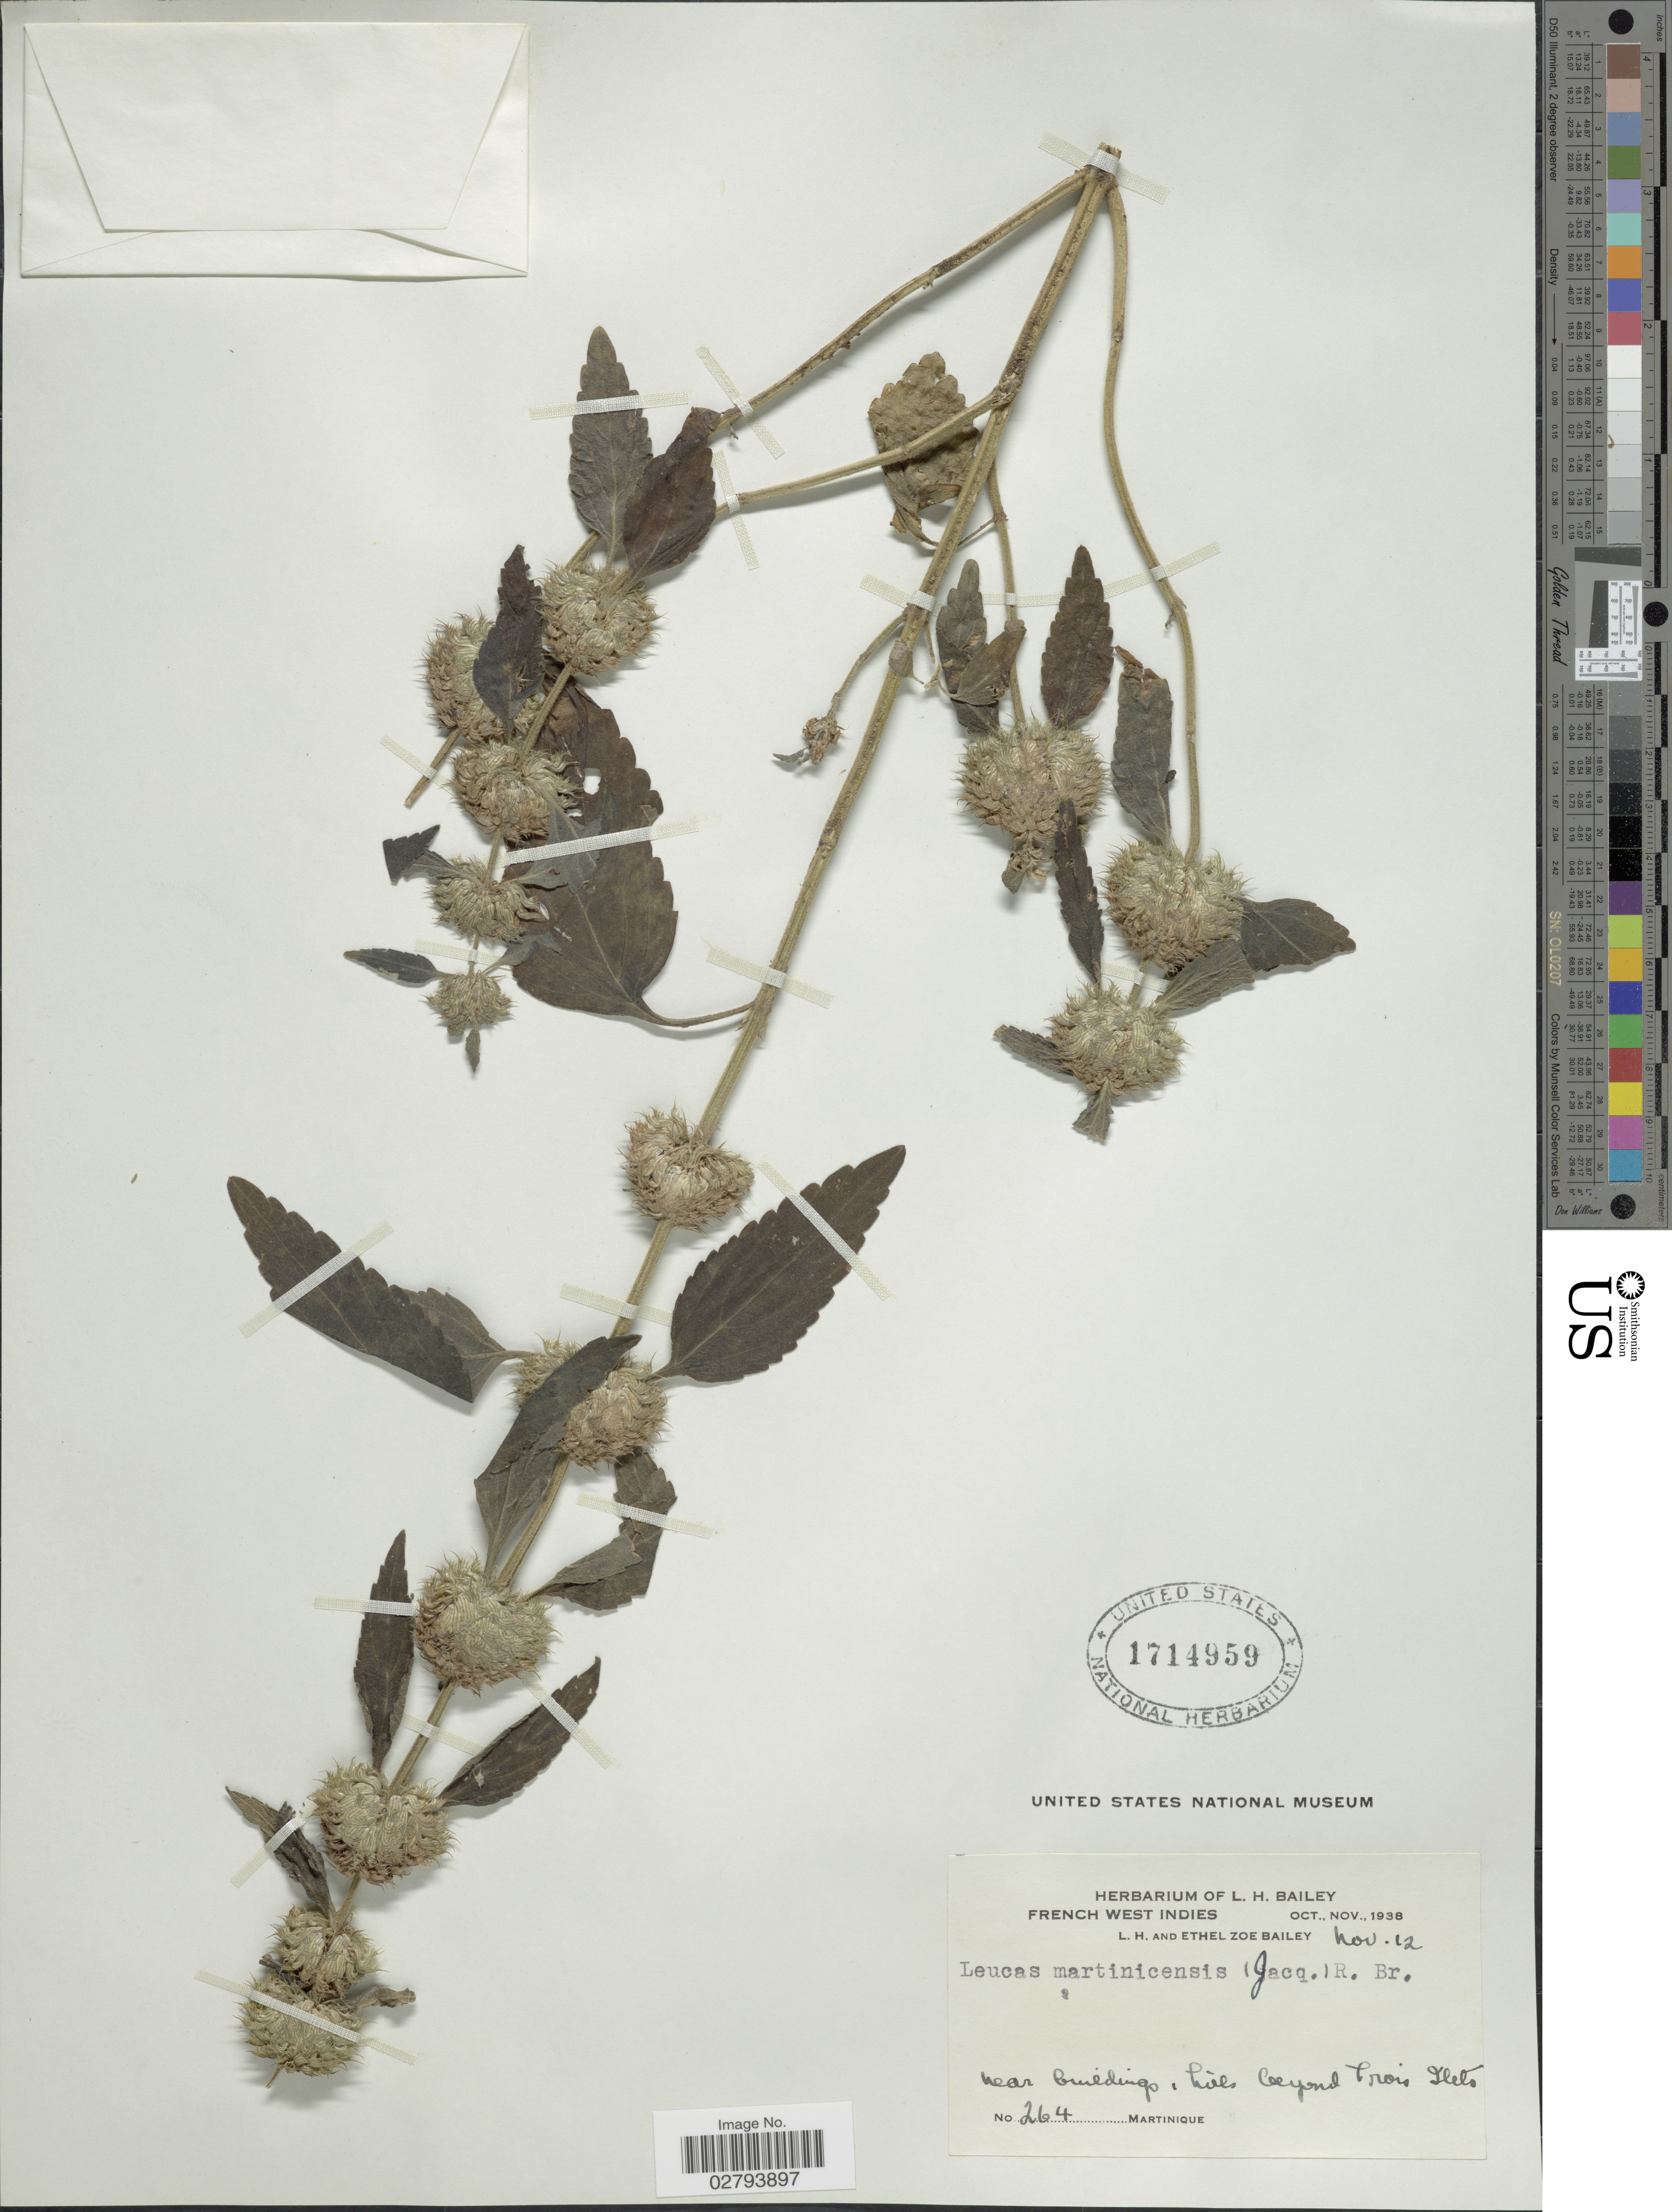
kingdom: Plantae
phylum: Tracheophyta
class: Magnoliopsida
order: Lamiales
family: Lamiaceae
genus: Leucas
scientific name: Leucas martinicensis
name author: (Jacq.) R. Br.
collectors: L. H. Bailey & E. Z. Bailey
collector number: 264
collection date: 1938-11-12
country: Martinique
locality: French West Indies, near buildings, hills beyond Crois Ilets.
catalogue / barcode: US 1714959